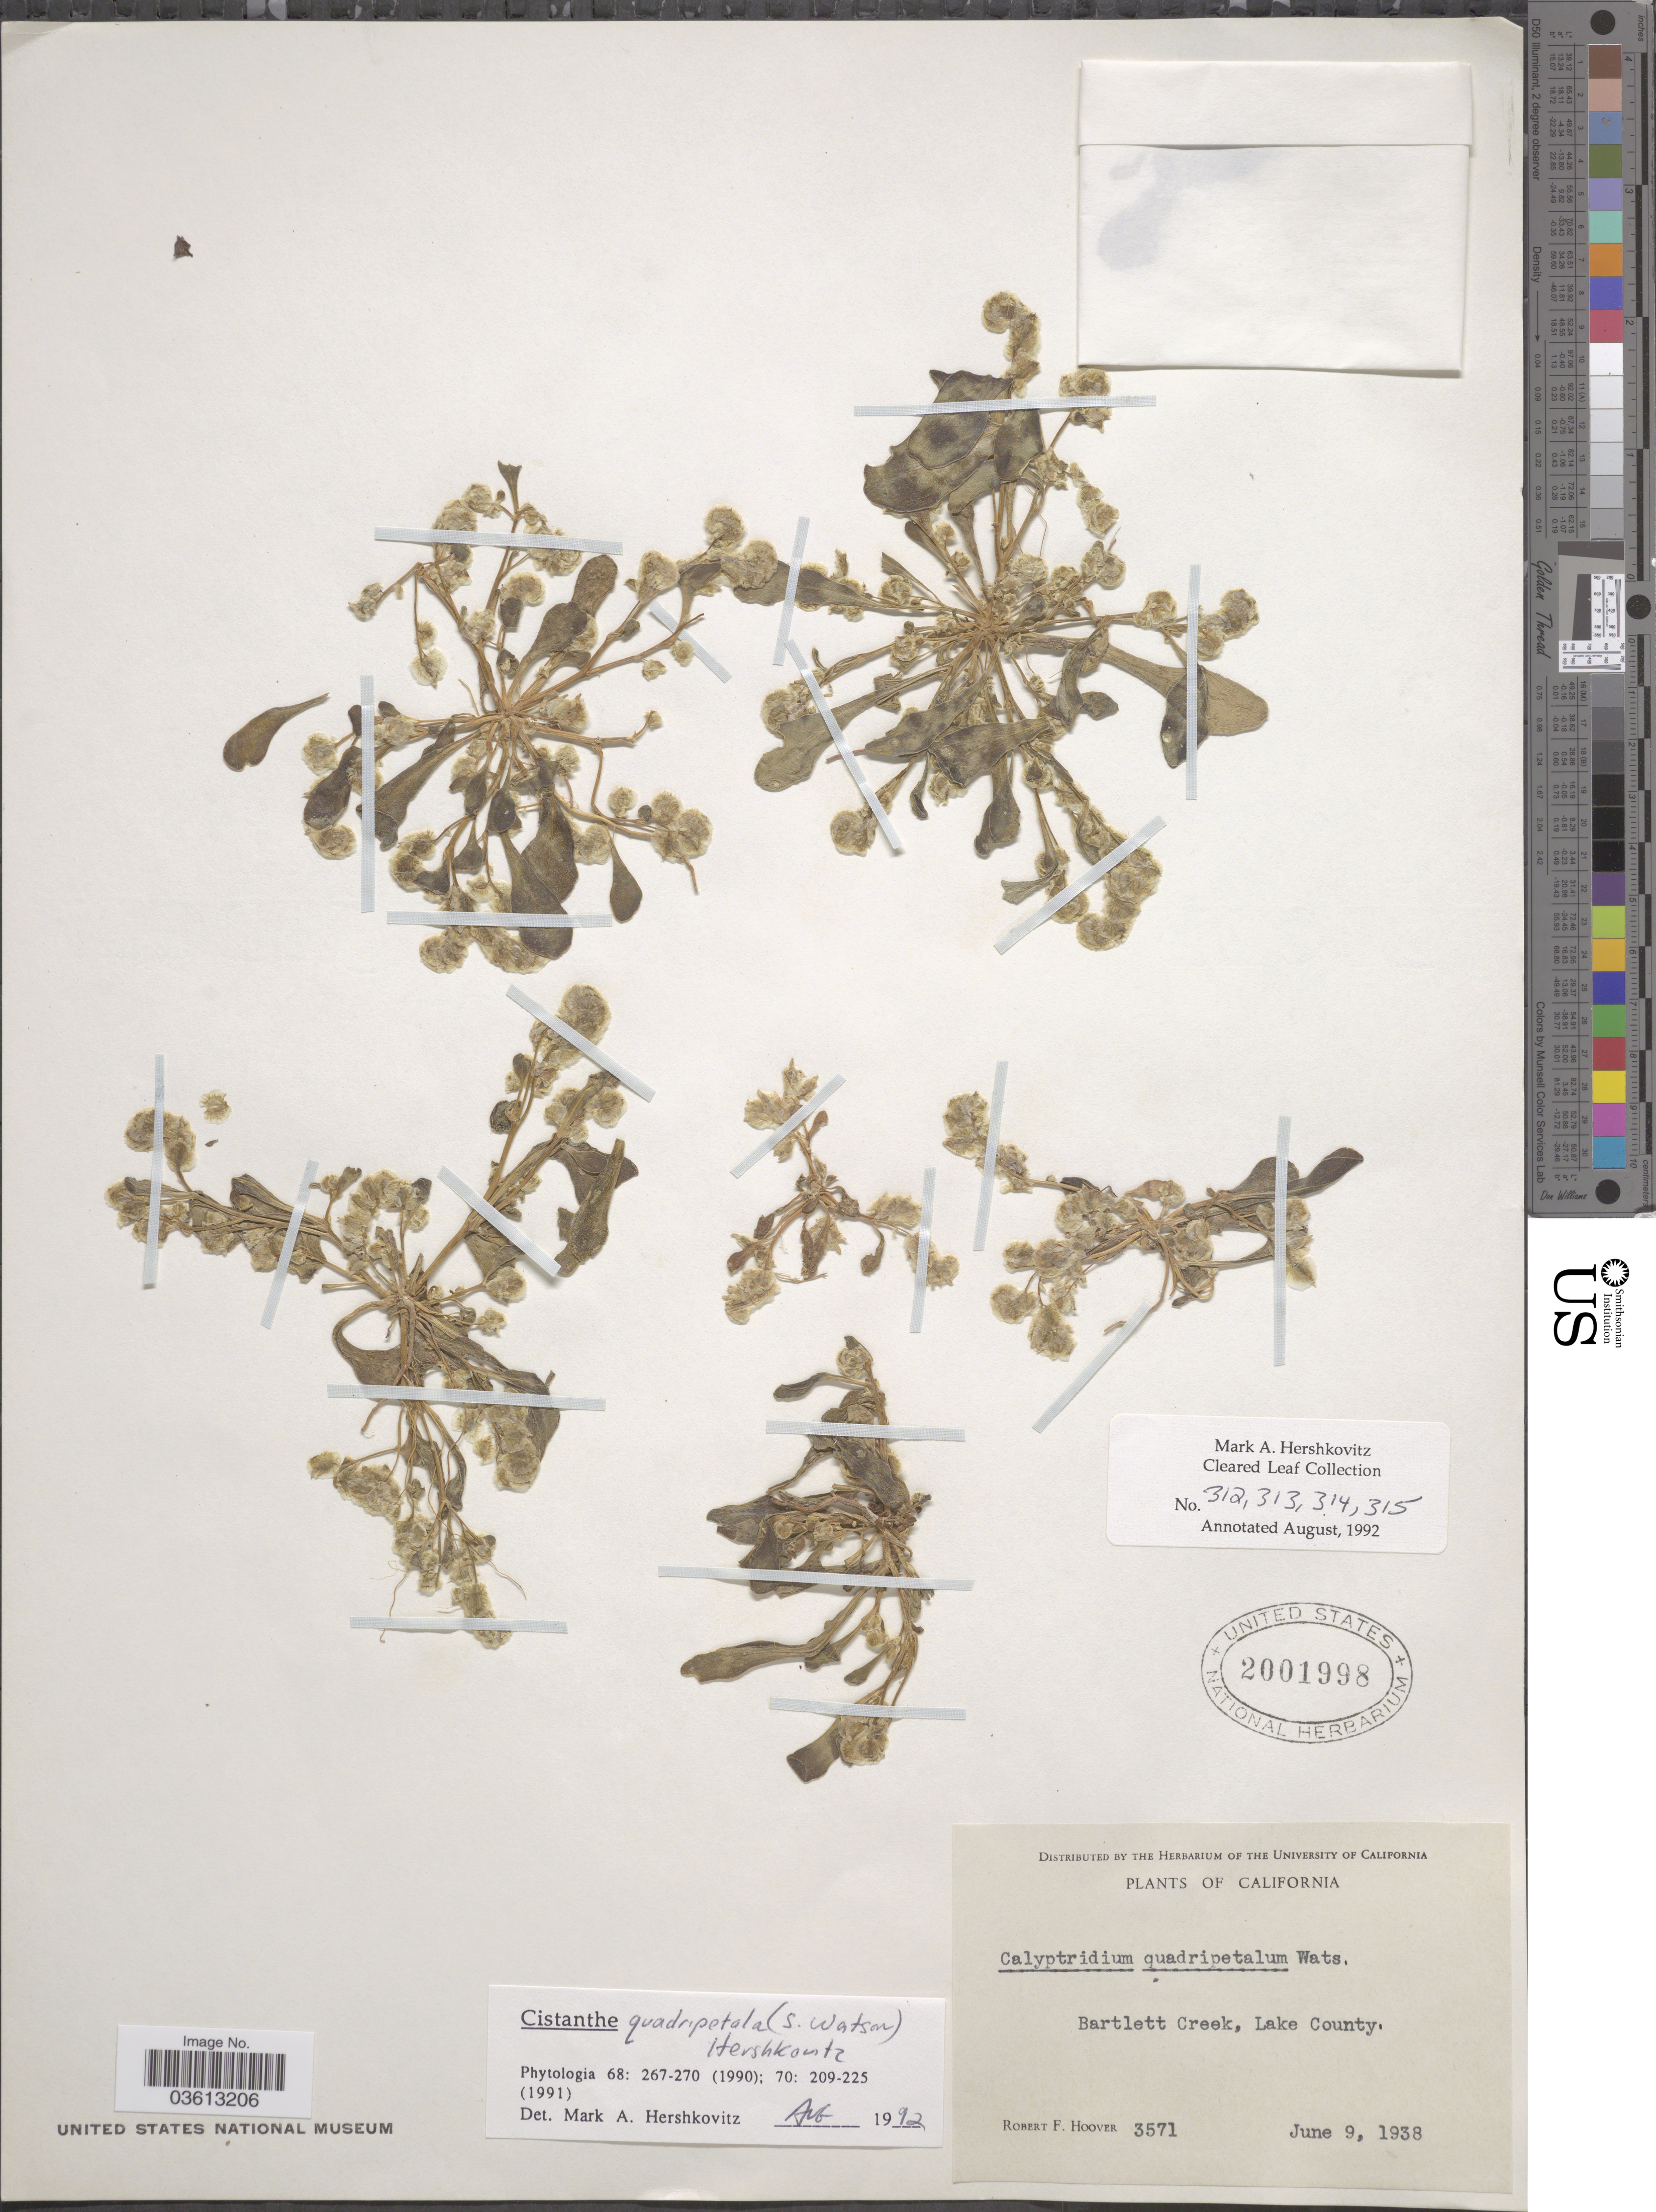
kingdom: Plantae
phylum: Tracheophyta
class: Magnoliopsida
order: Caryophyllales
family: Montiaceae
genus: Cistanthe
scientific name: Cistanthe quadripetala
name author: (S. Watson) Hershk.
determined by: Hershkovitz, Mark Alan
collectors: R. F. Hoover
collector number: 3571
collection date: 1938-06-09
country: United States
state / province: California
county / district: Lake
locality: Bartlett Creek, Lake County.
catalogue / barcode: US 2001998